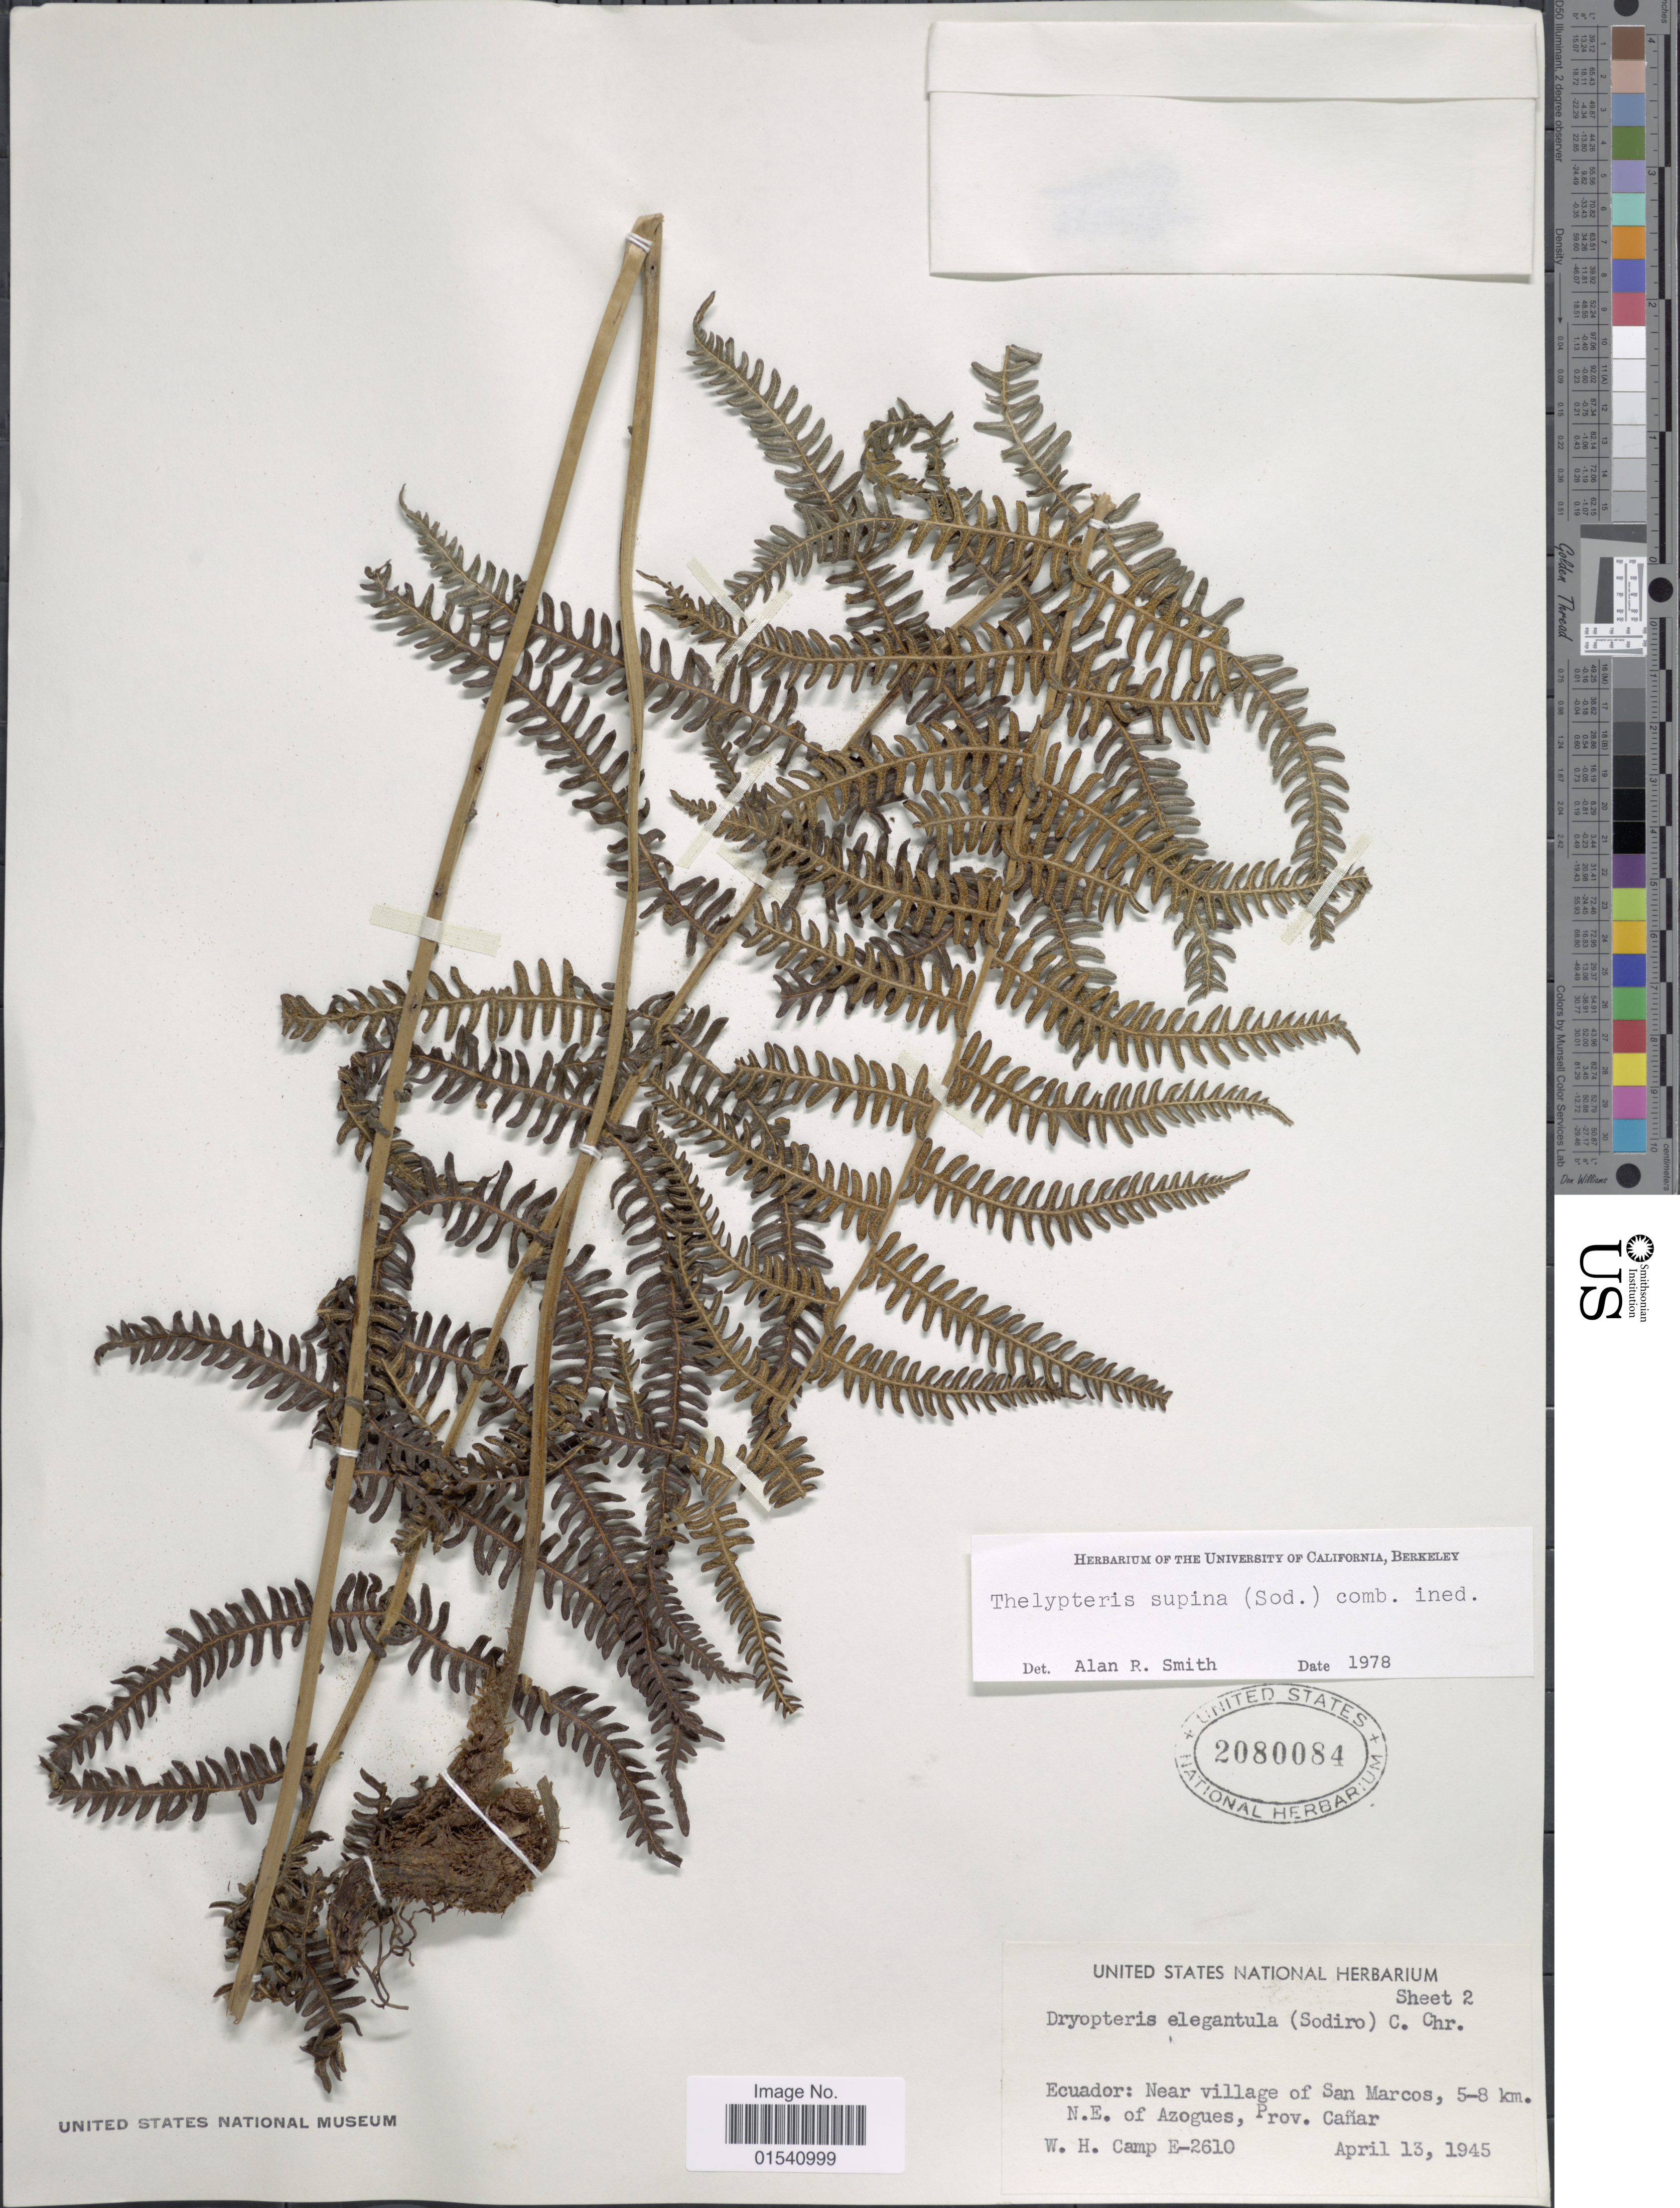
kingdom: Plantae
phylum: Tracheophyta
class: Polypodiopsida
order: Polypodiales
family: Thelypteridaceae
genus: Amauropelta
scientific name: Amauropelta supina (Sodiro) comb. nov., ined 2015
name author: (Sodiro)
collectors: W. H. Camp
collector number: E-2610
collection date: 1945-04-13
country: Ecuador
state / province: Cañar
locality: Near village of San marcos, 5-8 km. N.E. of Azogues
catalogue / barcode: US 2080084